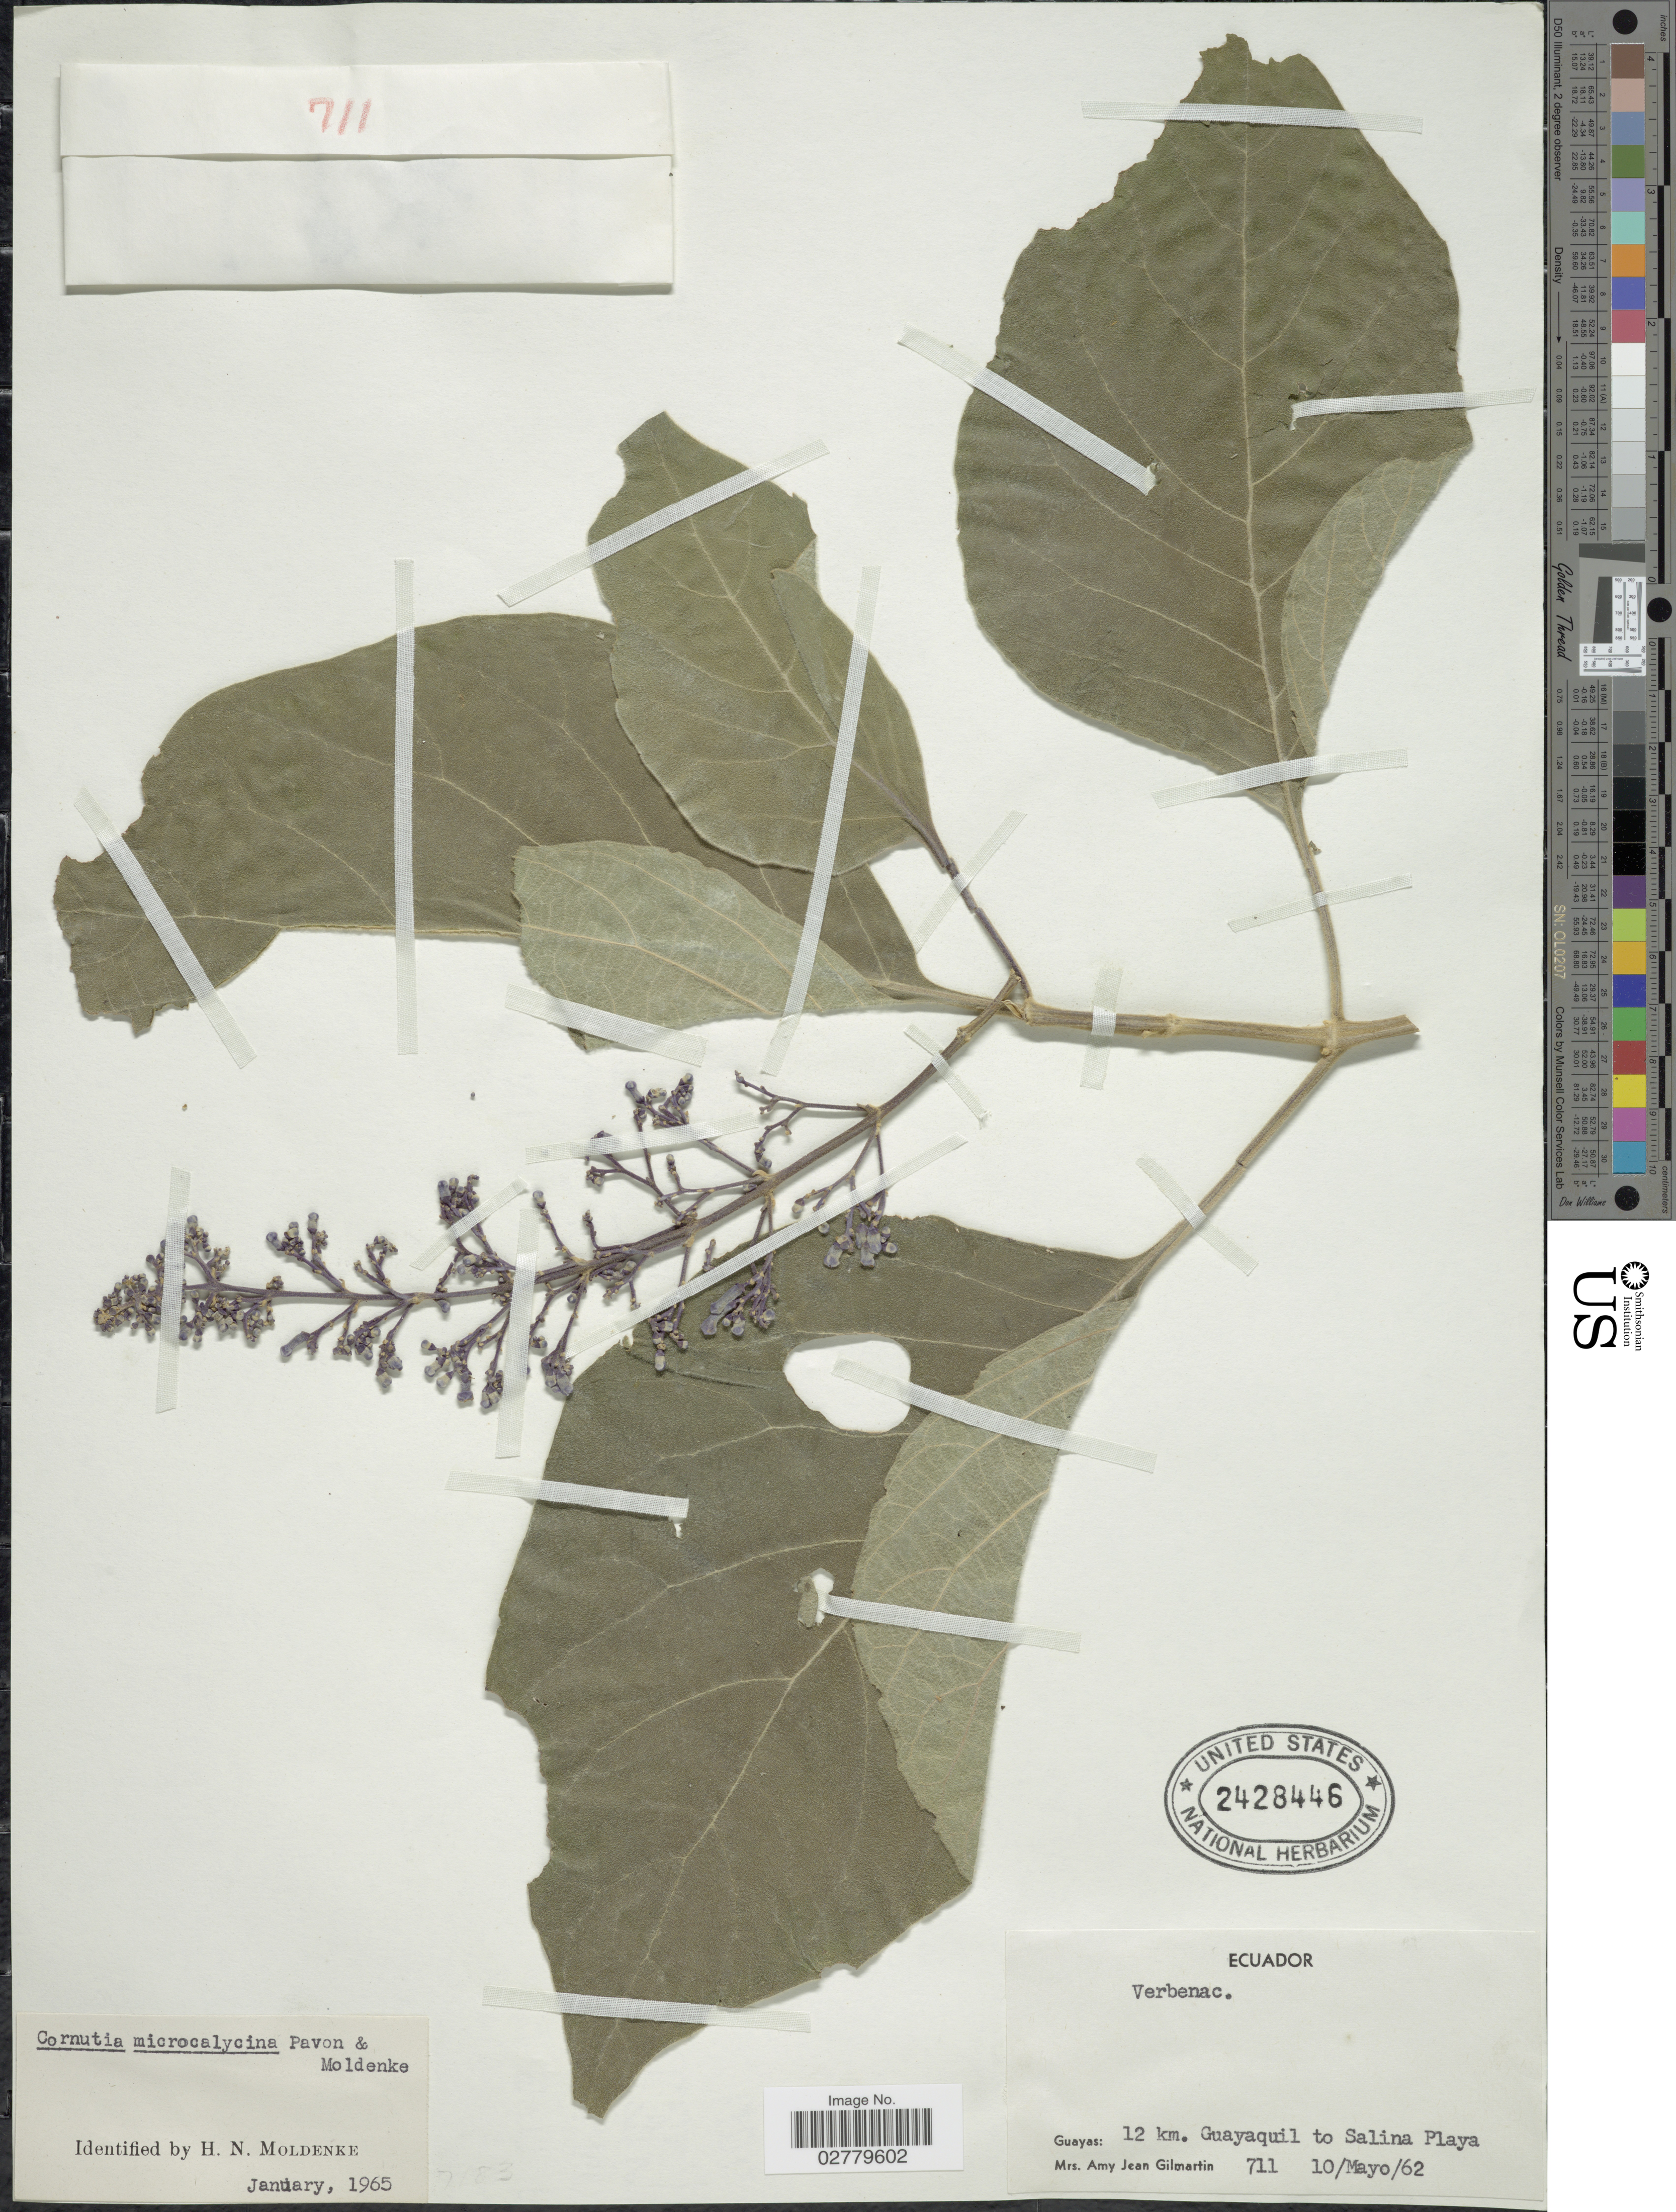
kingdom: Plantae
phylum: Tracheophyta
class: Magnoliopsida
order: Lamiales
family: Lamiaceae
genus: Cornutia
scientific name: Cornutia microcalycina var. microcalycina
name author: Pav. ex Moldenke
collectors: A. J. Gilmartin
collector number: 711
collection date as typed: Transcribed d/m/y: 10/5/62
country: Ecuador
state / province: Guayas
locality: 12 km. Guayaquil to Salina Playa.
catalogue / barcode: US 2428446